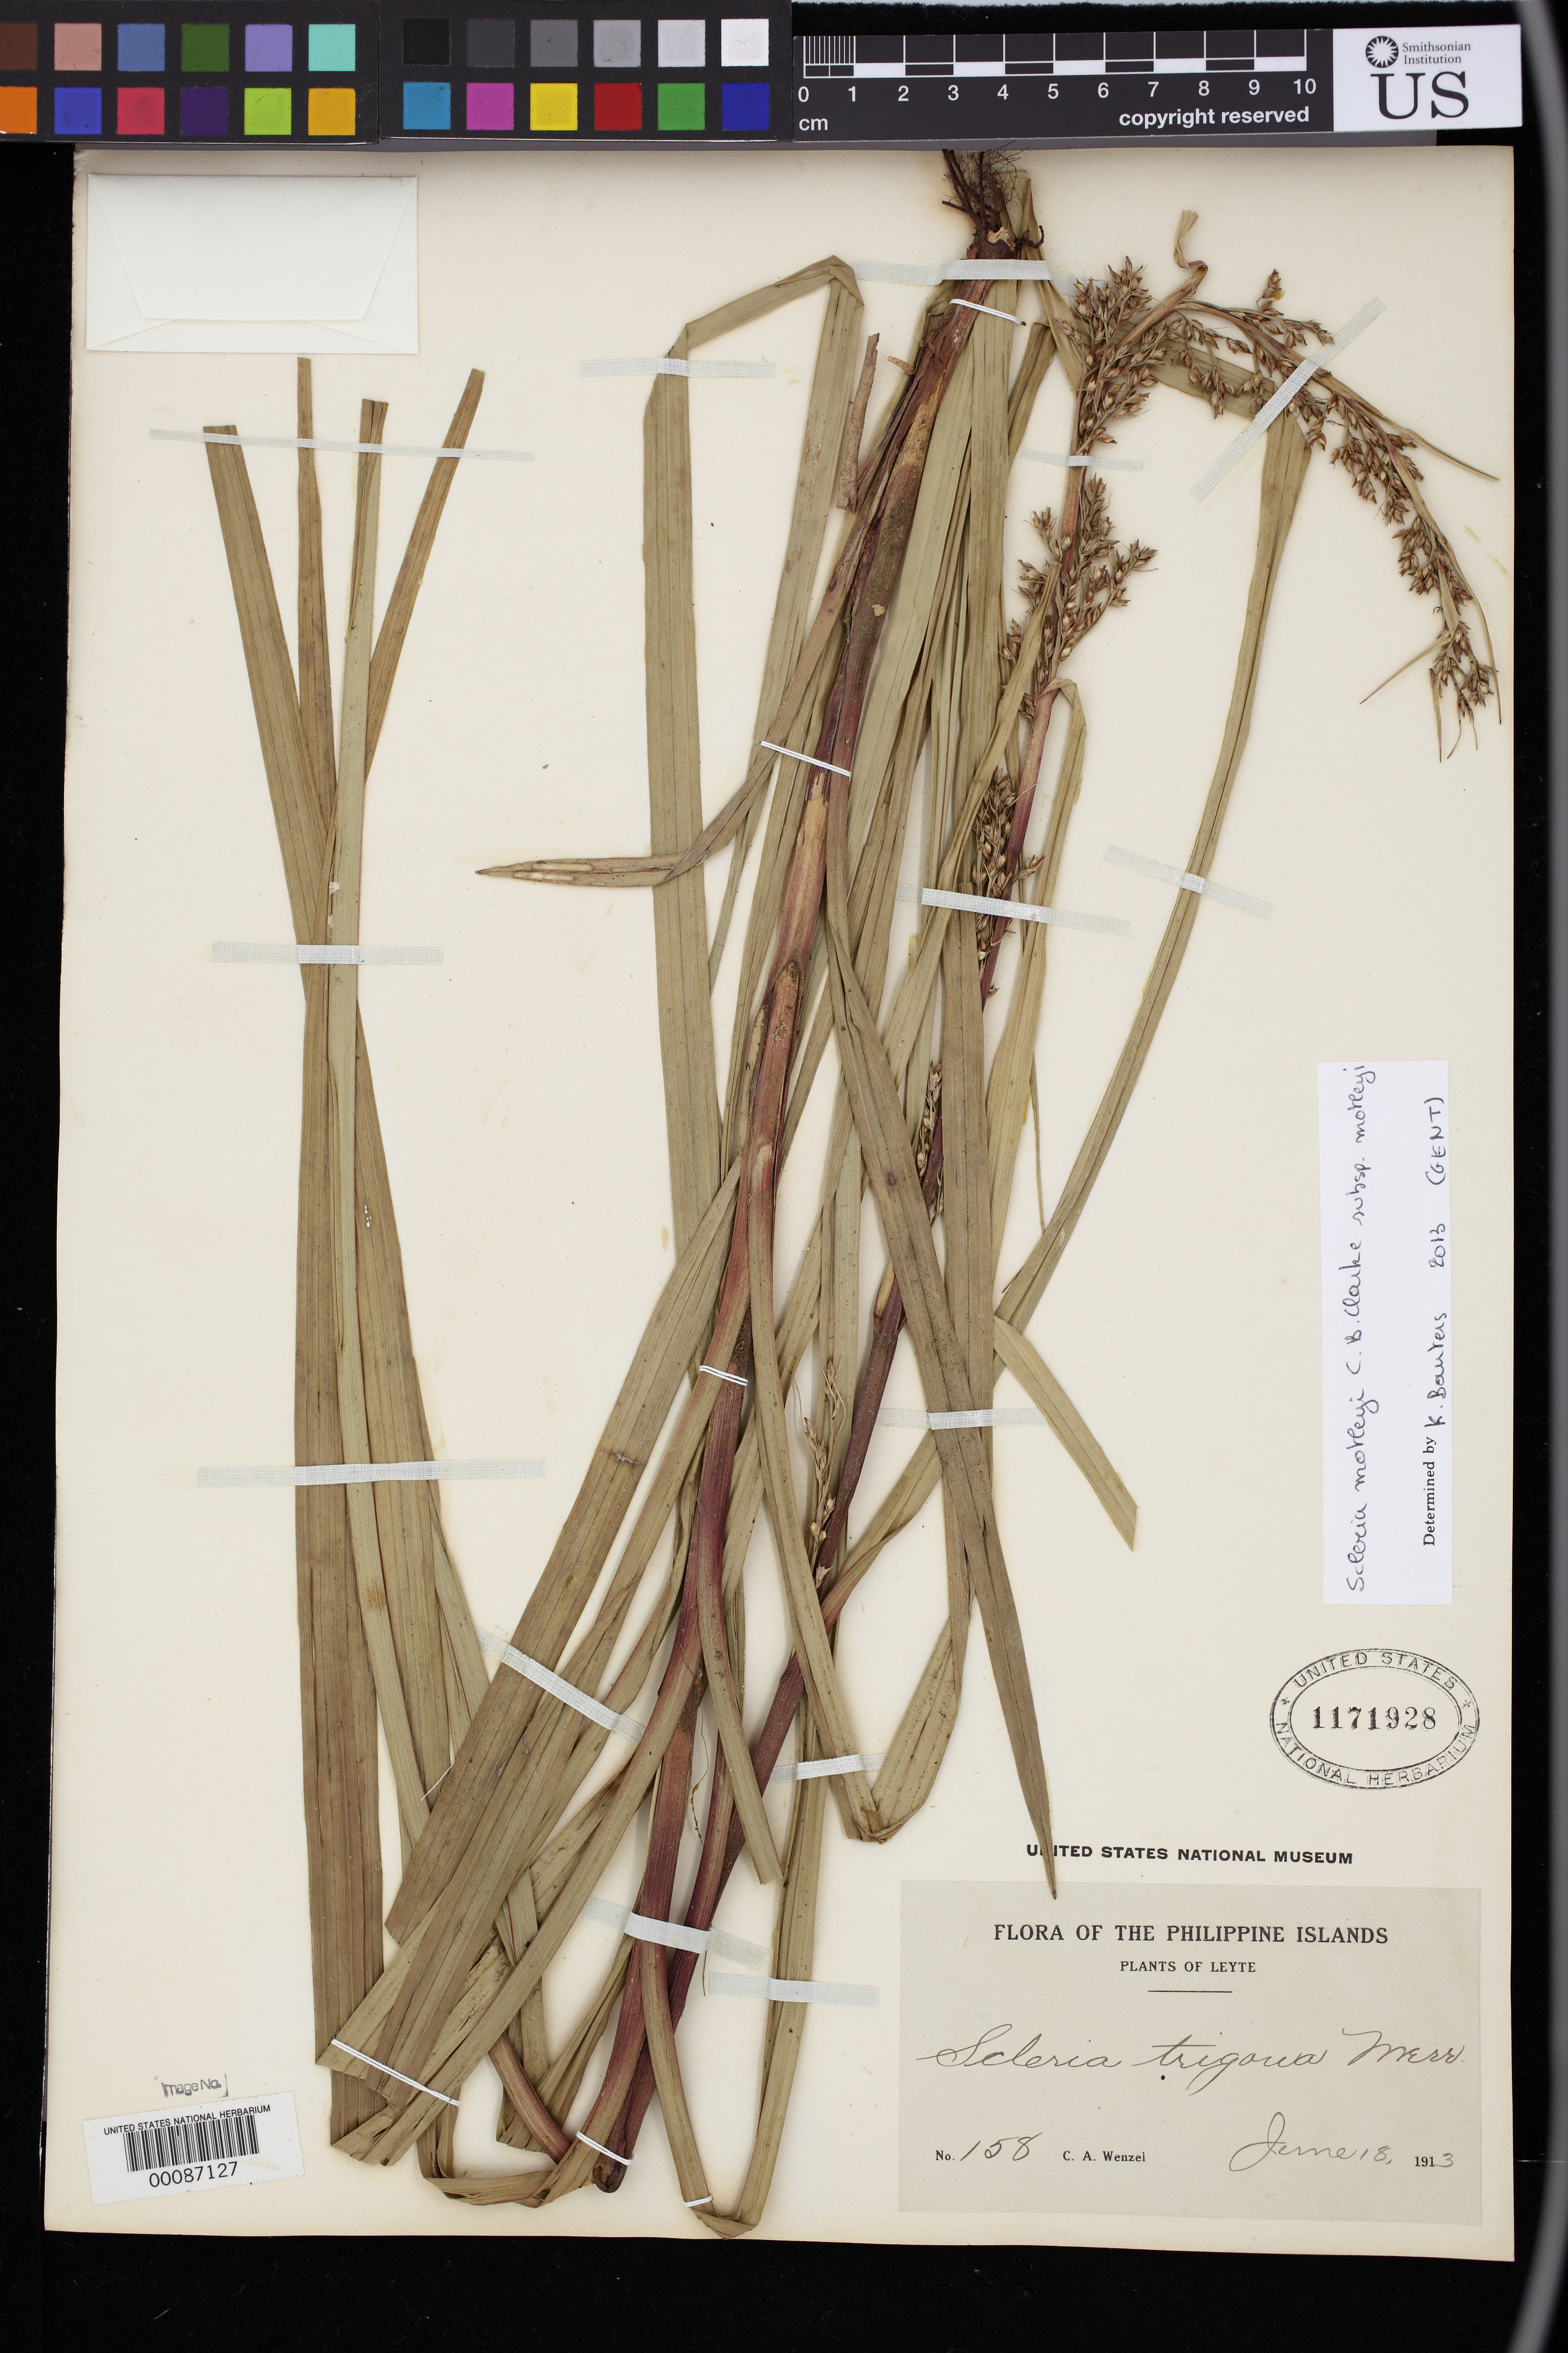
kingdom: Plantae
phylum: Tracheophyta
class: Liliopsida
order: Poales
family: Cyperaceae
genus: Scleria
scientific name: Scleria trigona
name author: Merr.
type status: Isotype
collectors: C. Wenzel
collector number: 158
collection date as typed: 18 Jun 1913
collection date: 1913-06-18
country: Philippines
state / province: Eastern Visayas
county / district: Leyte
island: Leyte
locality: Dagami.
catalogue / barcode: US 1171928